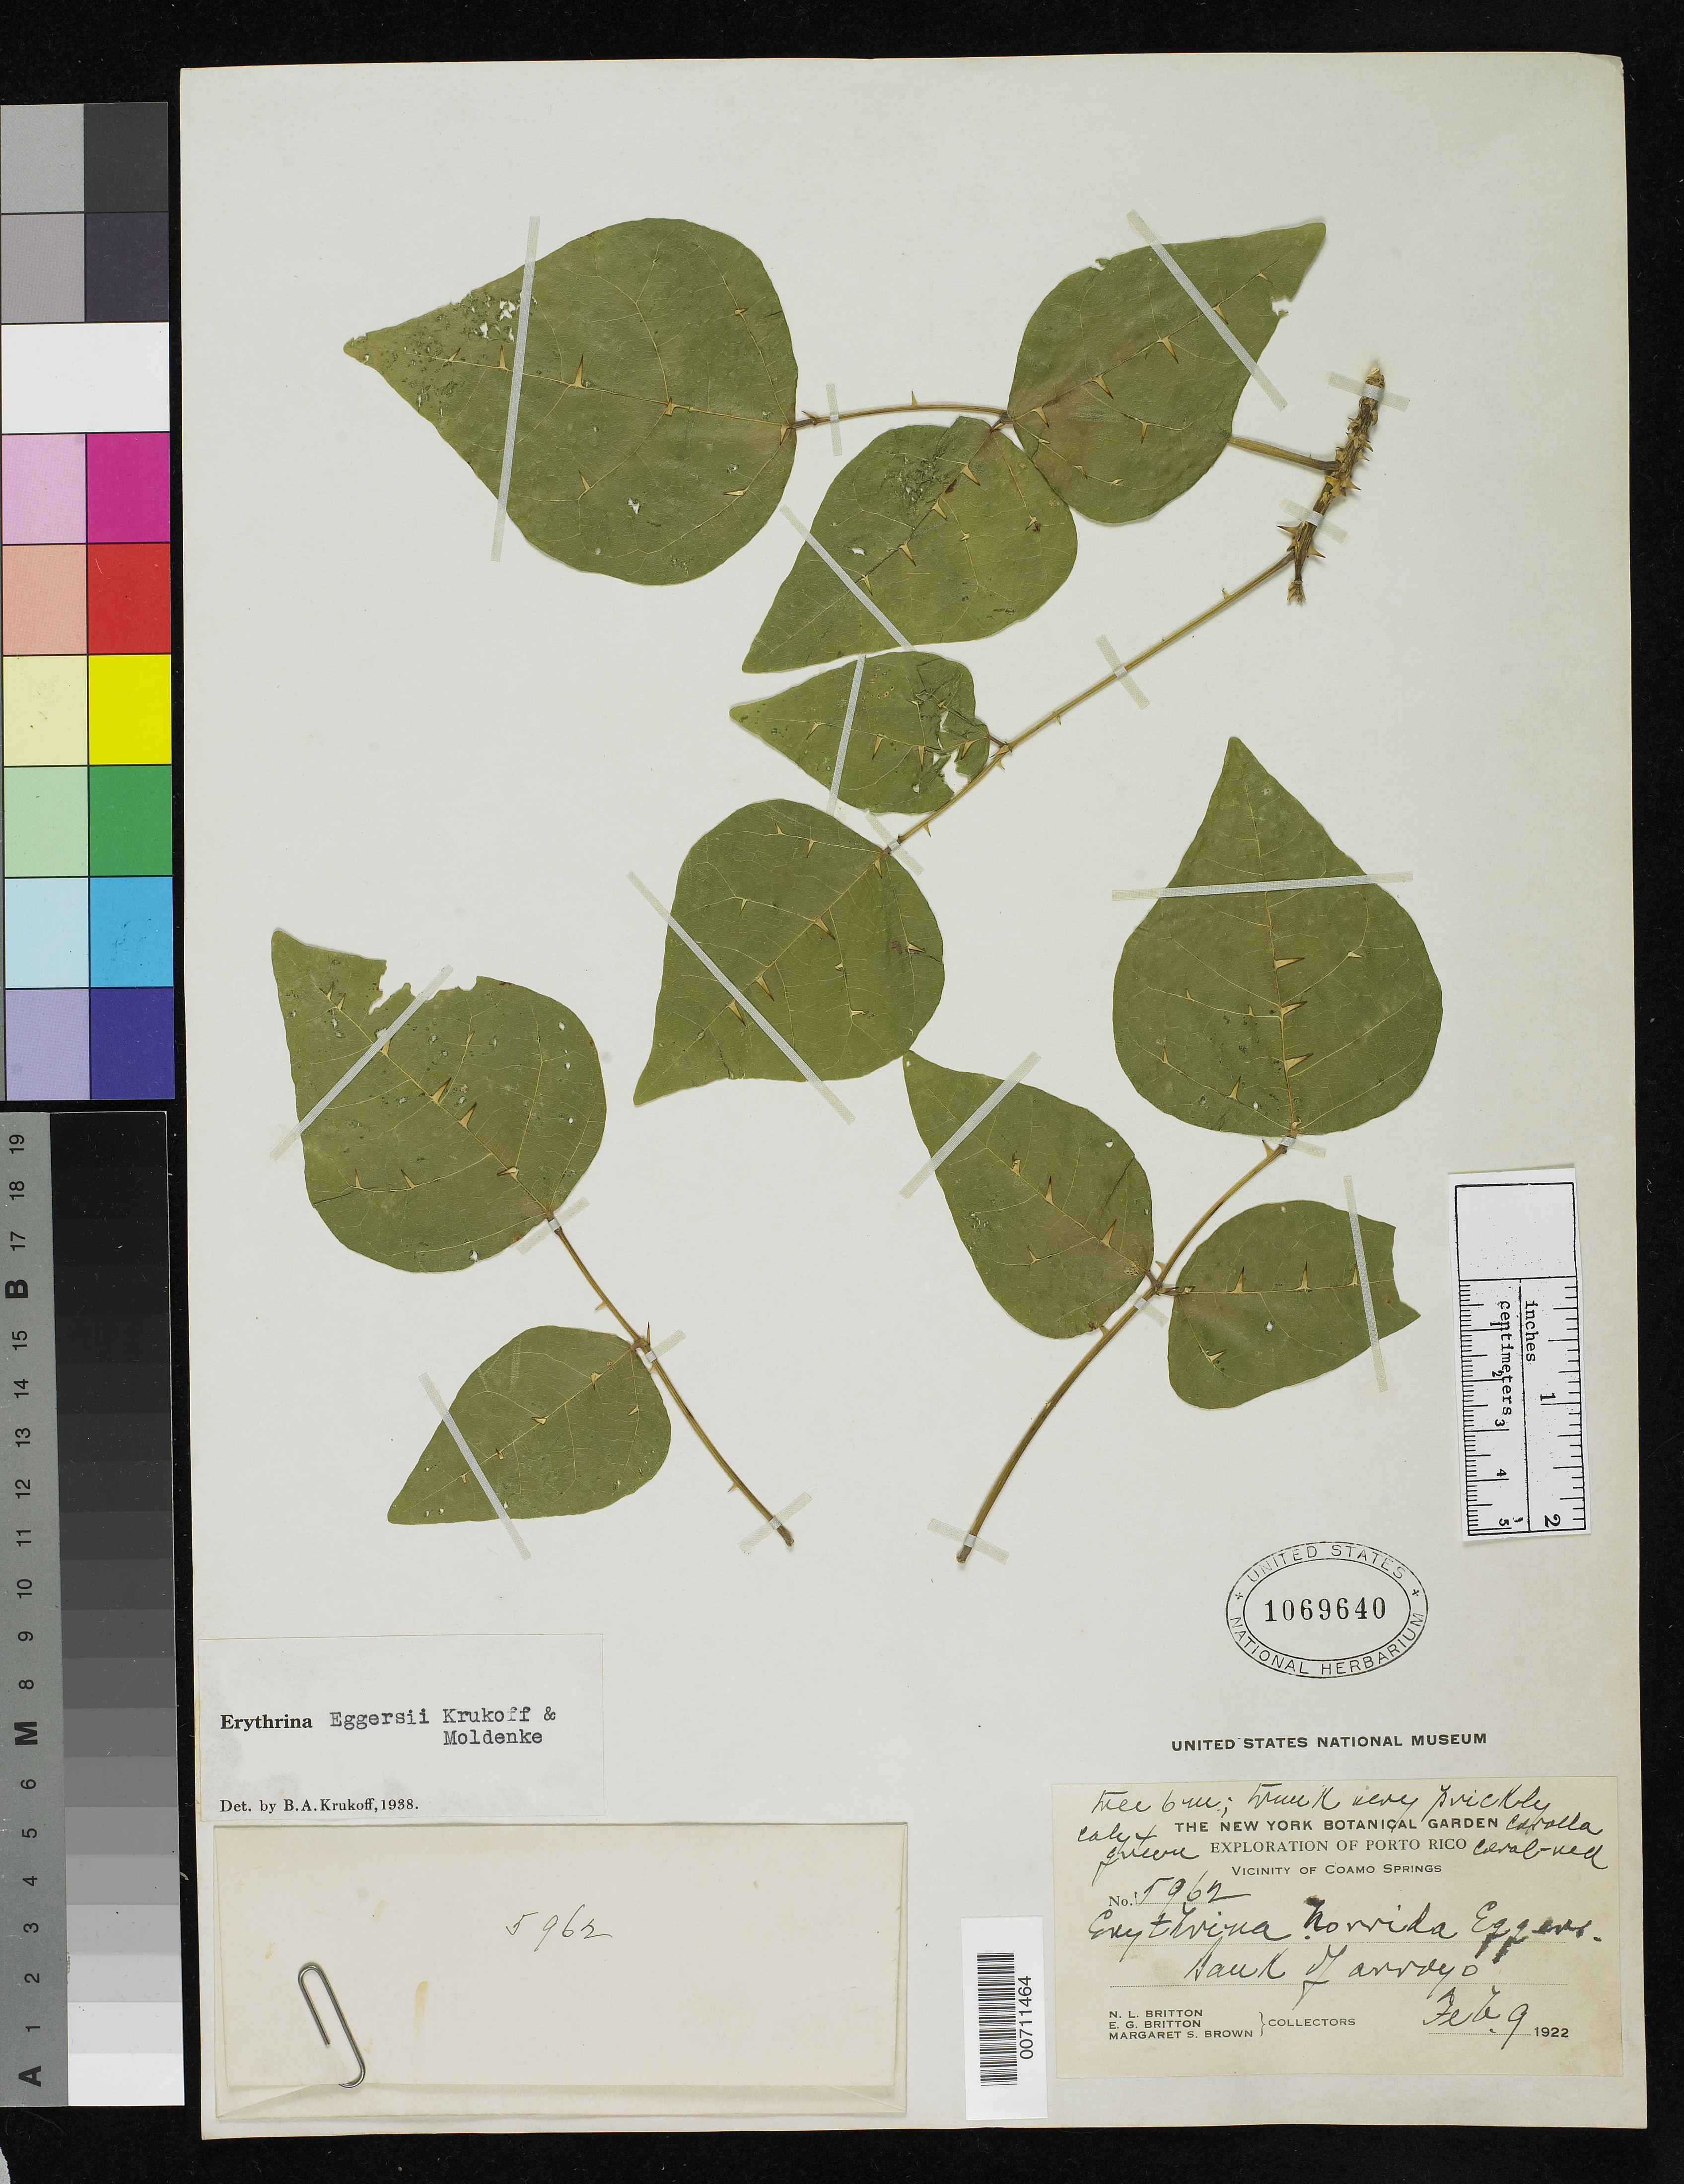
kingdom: Plantae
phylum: Tracheophyta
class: Magnoliopsida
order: Fabales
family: Fabaceae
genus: Erythrina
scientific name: Erythrina eggersii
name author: Krukoff & Moldenke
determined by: Krukoff, B. A.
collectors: N. Britton, E. G. Britton & M. S. Brown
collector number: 5962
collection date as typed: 09 Feb 1922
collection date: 1922-02-09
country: Puerto Rico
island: Greater Antilles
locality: Coamo Springs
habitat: Bank of Arroyo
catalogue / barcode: US 1069640